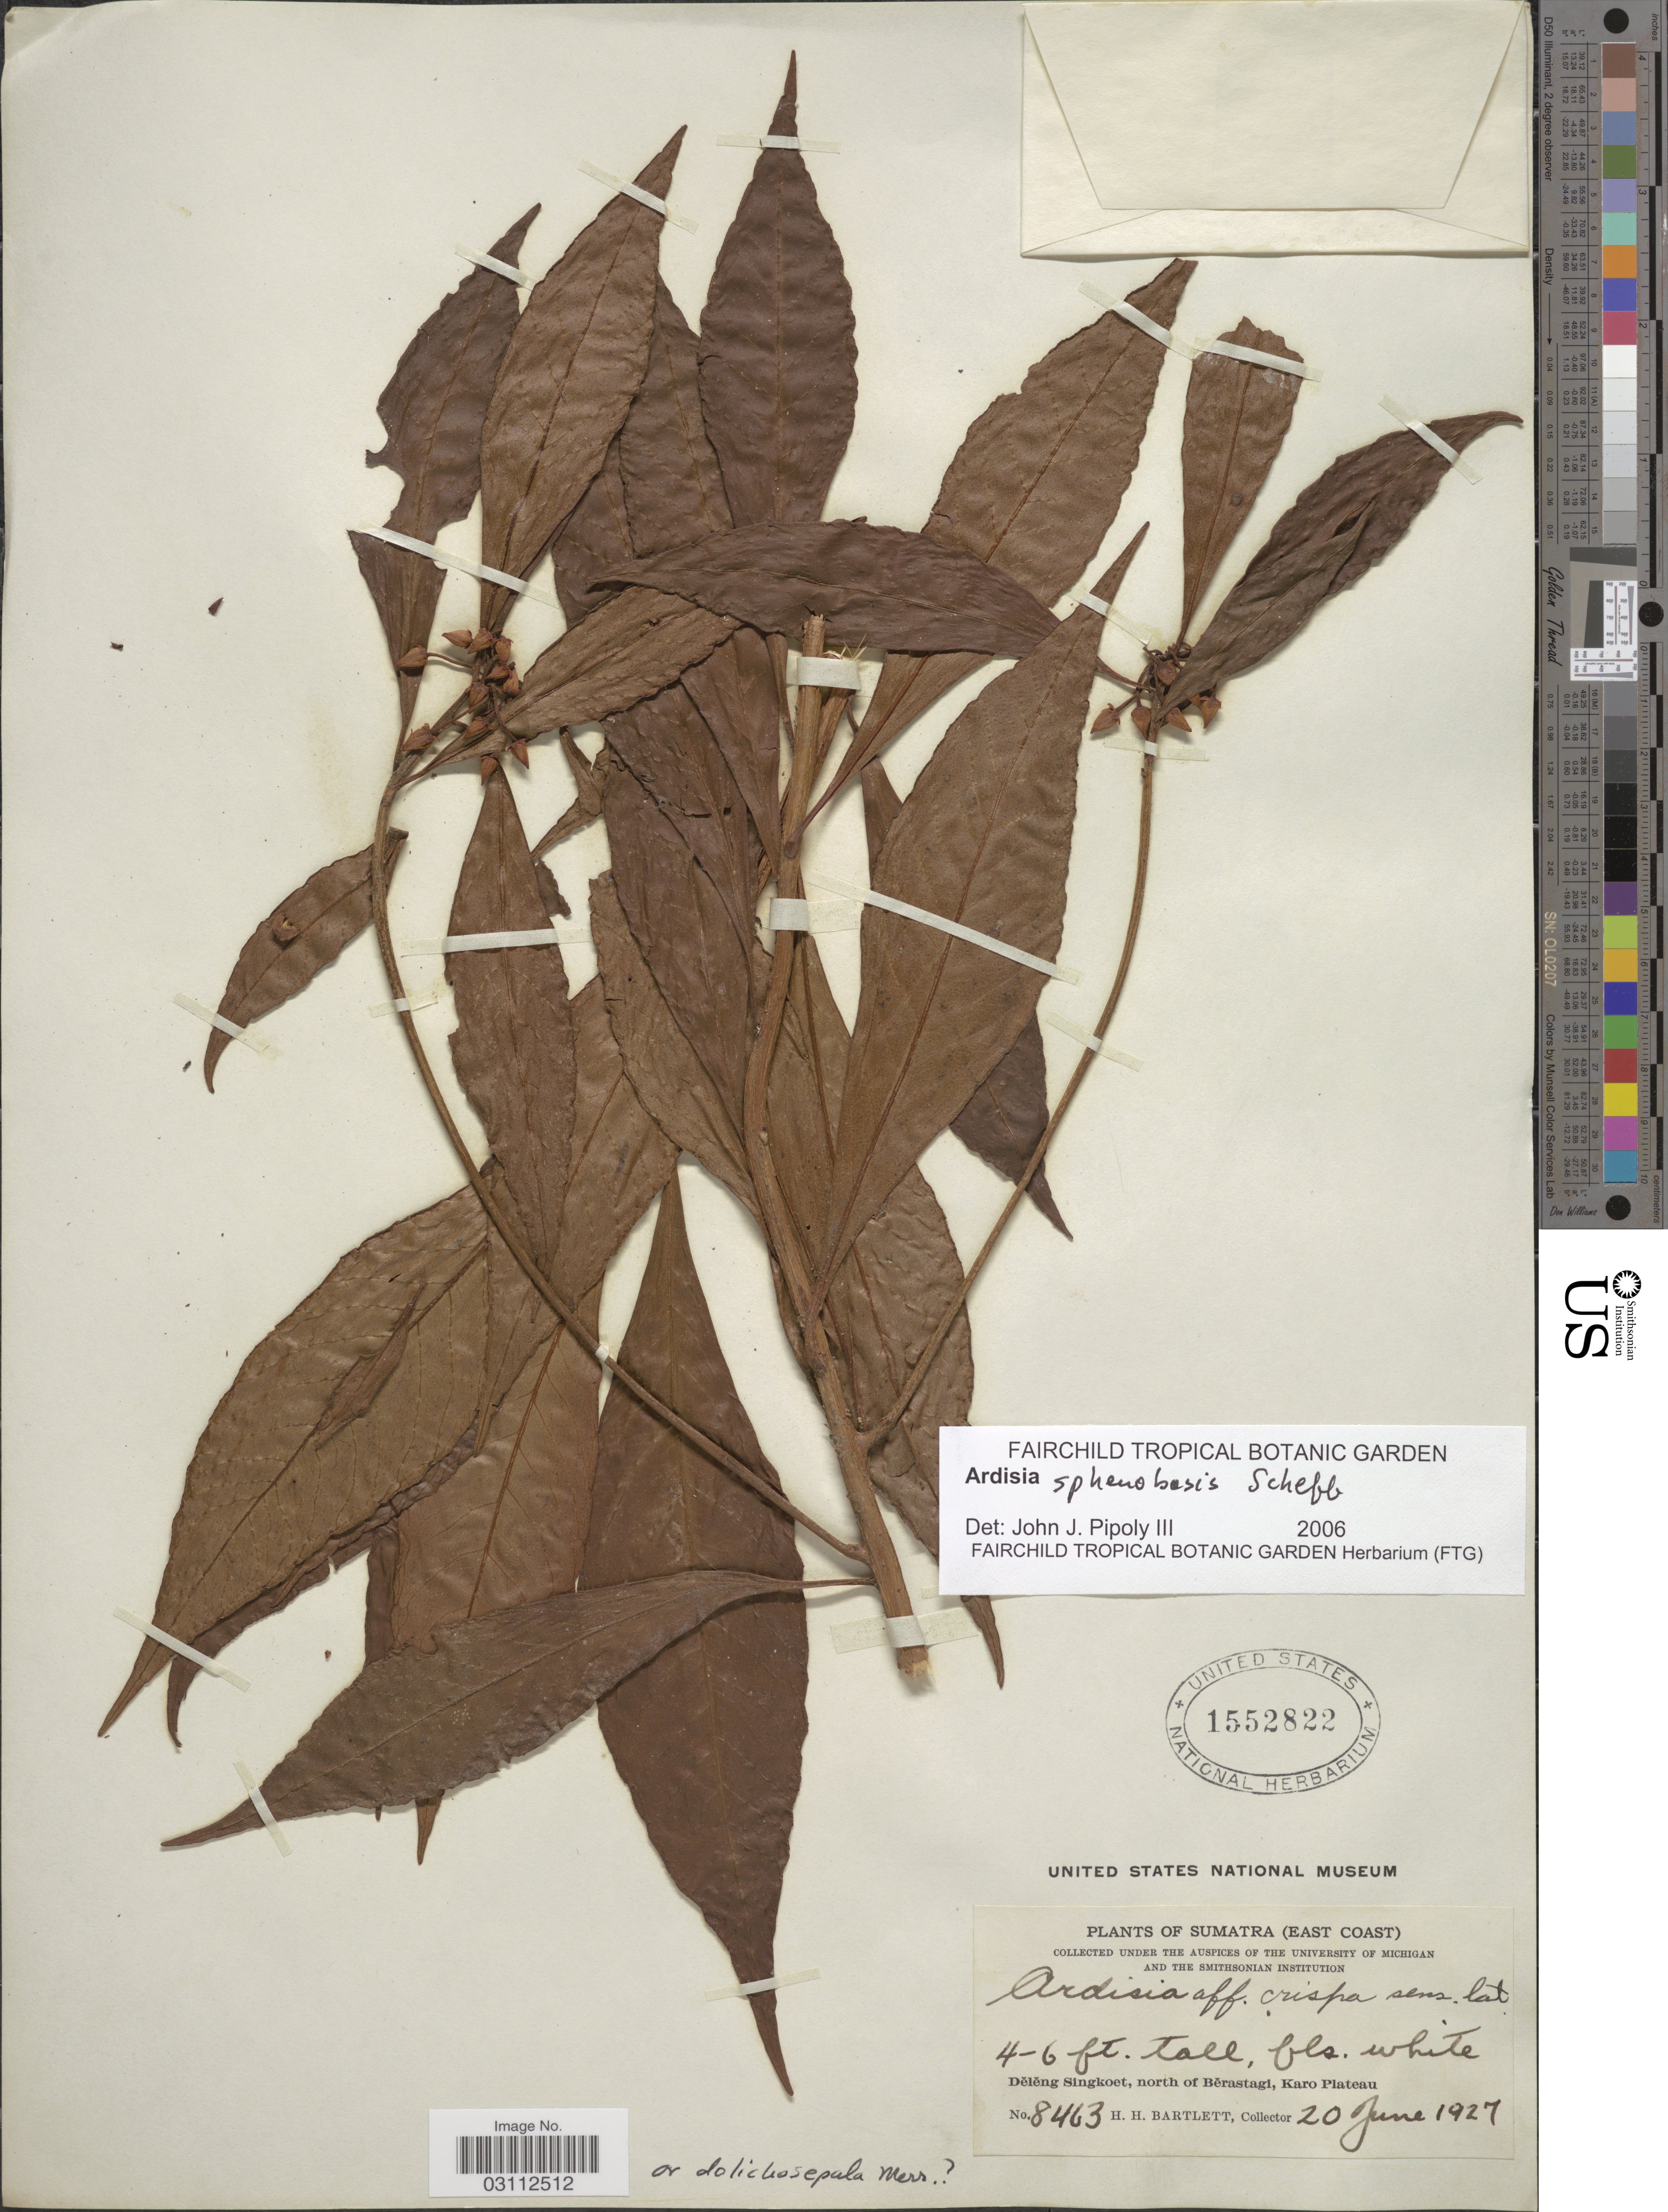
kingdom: Plantae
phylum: Tracheophyta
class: Magnoliopsida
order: Ericales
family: Primulaceae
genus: Ardisia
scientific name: Ardisia sphenobasis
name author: Scheff.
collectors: H. H. Bartlett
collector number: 8463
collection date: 1927-06-20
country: Indonesia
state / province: Sumatra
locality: (East Coast). Deleng Singkoet, north of Berastagi, Karo Plateau.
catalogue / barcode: US 1552822